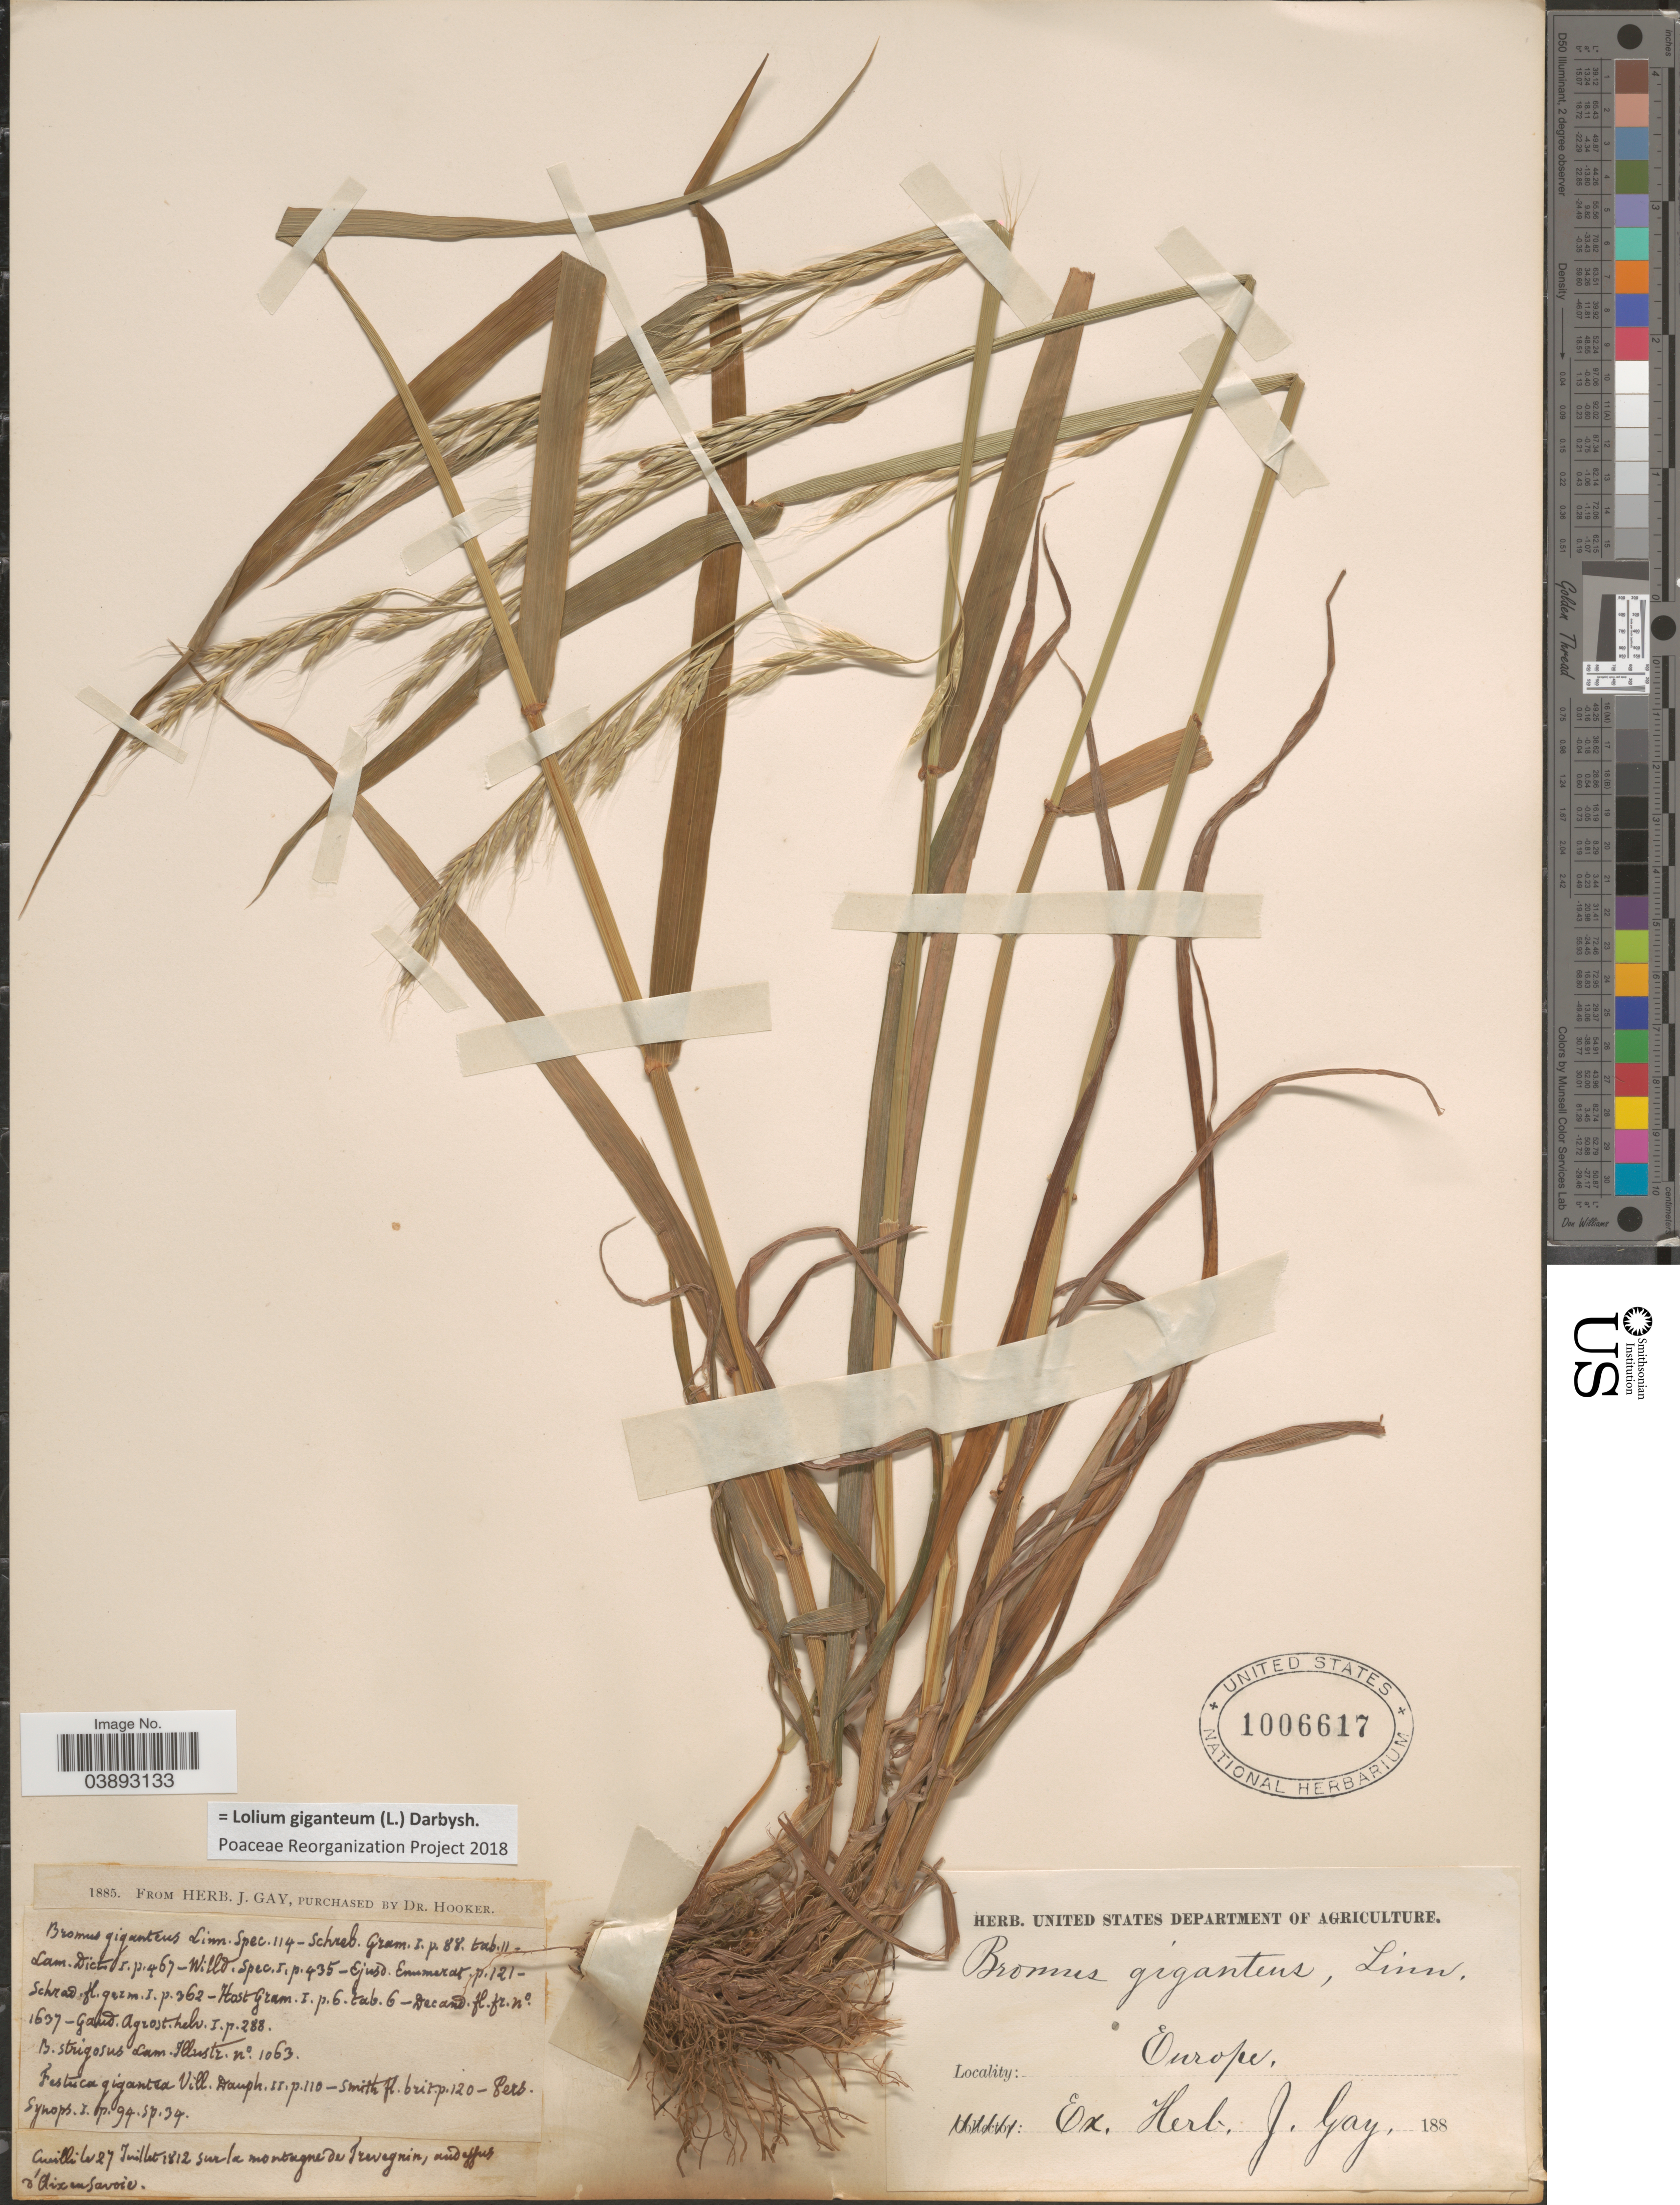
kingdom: Plantae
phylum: Tracheophyta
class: Liliopsida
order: Poales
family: Poaceae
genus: Lolium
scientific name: Lolium giganteum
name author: (L.) Darbysh.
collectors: ex herb. J. Gay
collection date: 1812-07-27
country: France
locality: Sur la montagne de Trevegnin, audessus d' Aix en Savoie. Europe.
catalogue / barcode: US 1006617